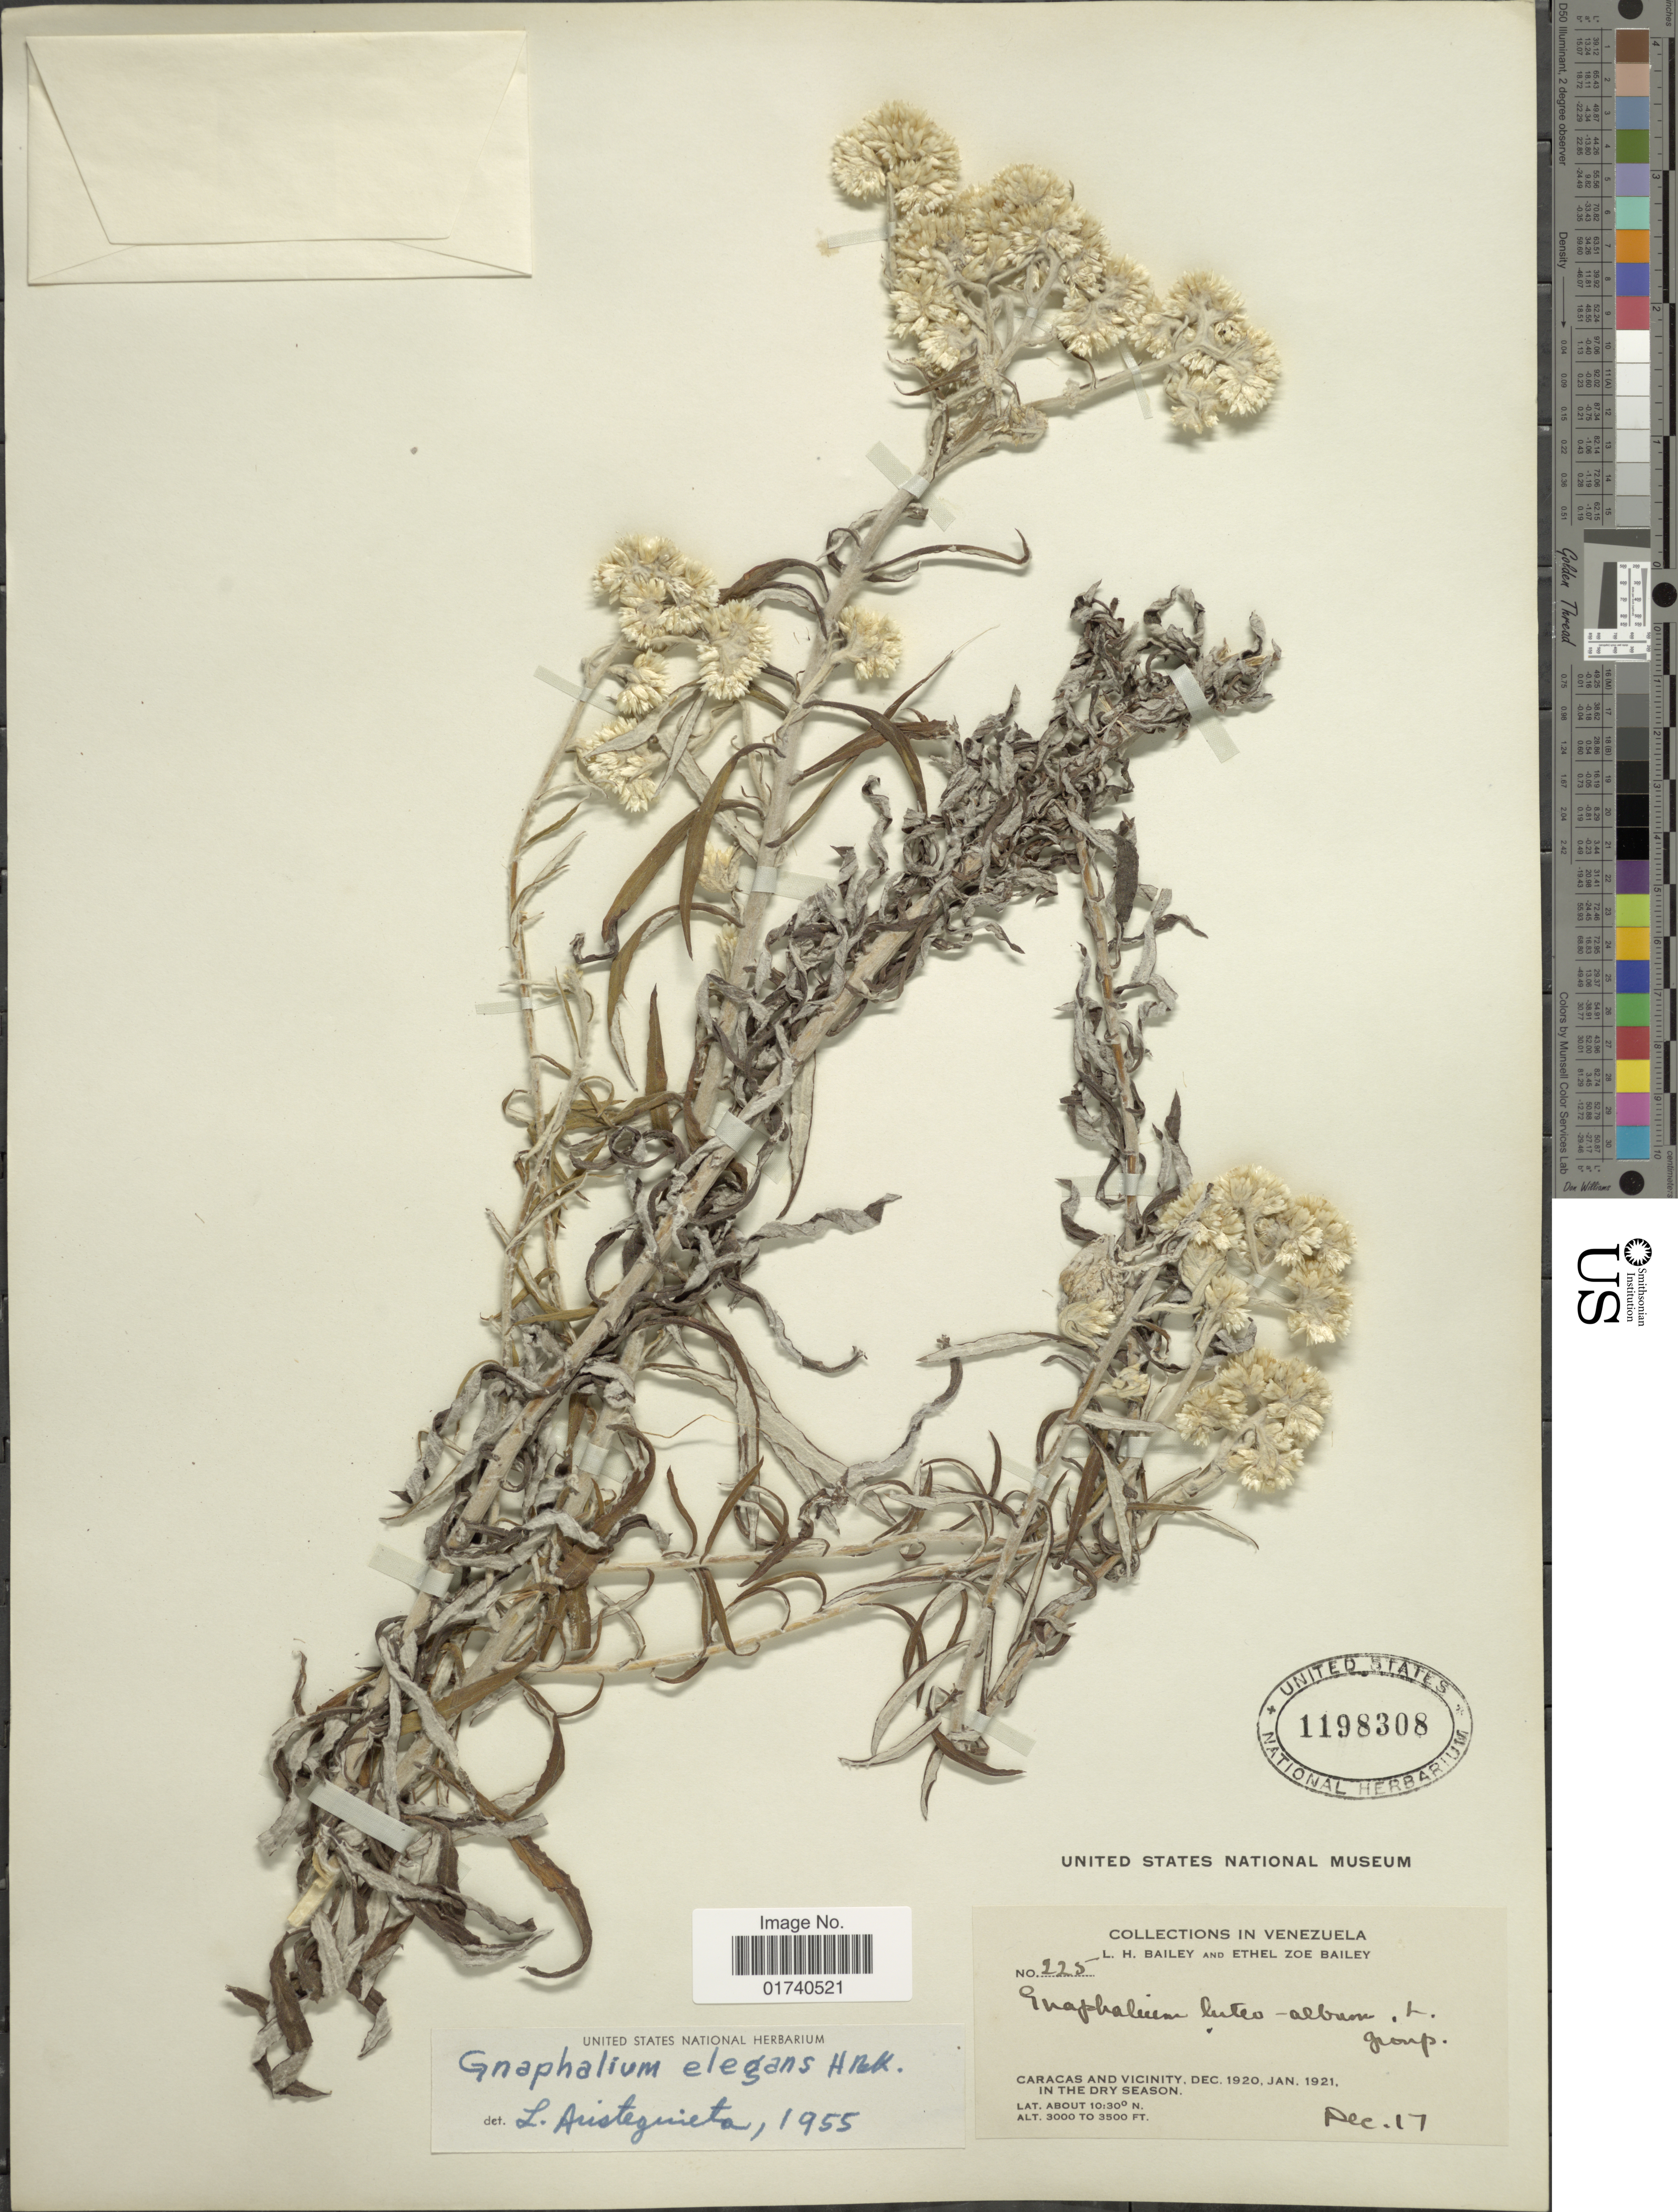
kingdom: Plantae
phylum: Tracheophyta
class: Magnoliopsida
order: Asterales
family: Asteraceae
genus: Pseudognaphalium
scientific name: Pseudognaphalium elegans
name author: (Kunth) Kartesz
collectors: L. H. Bailey & E. Z. Bailey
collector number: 225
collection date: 1921-12-17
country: Venezuela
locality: Caracas and vicinity. In the dry season.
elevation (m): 914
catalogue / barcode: US 1198308